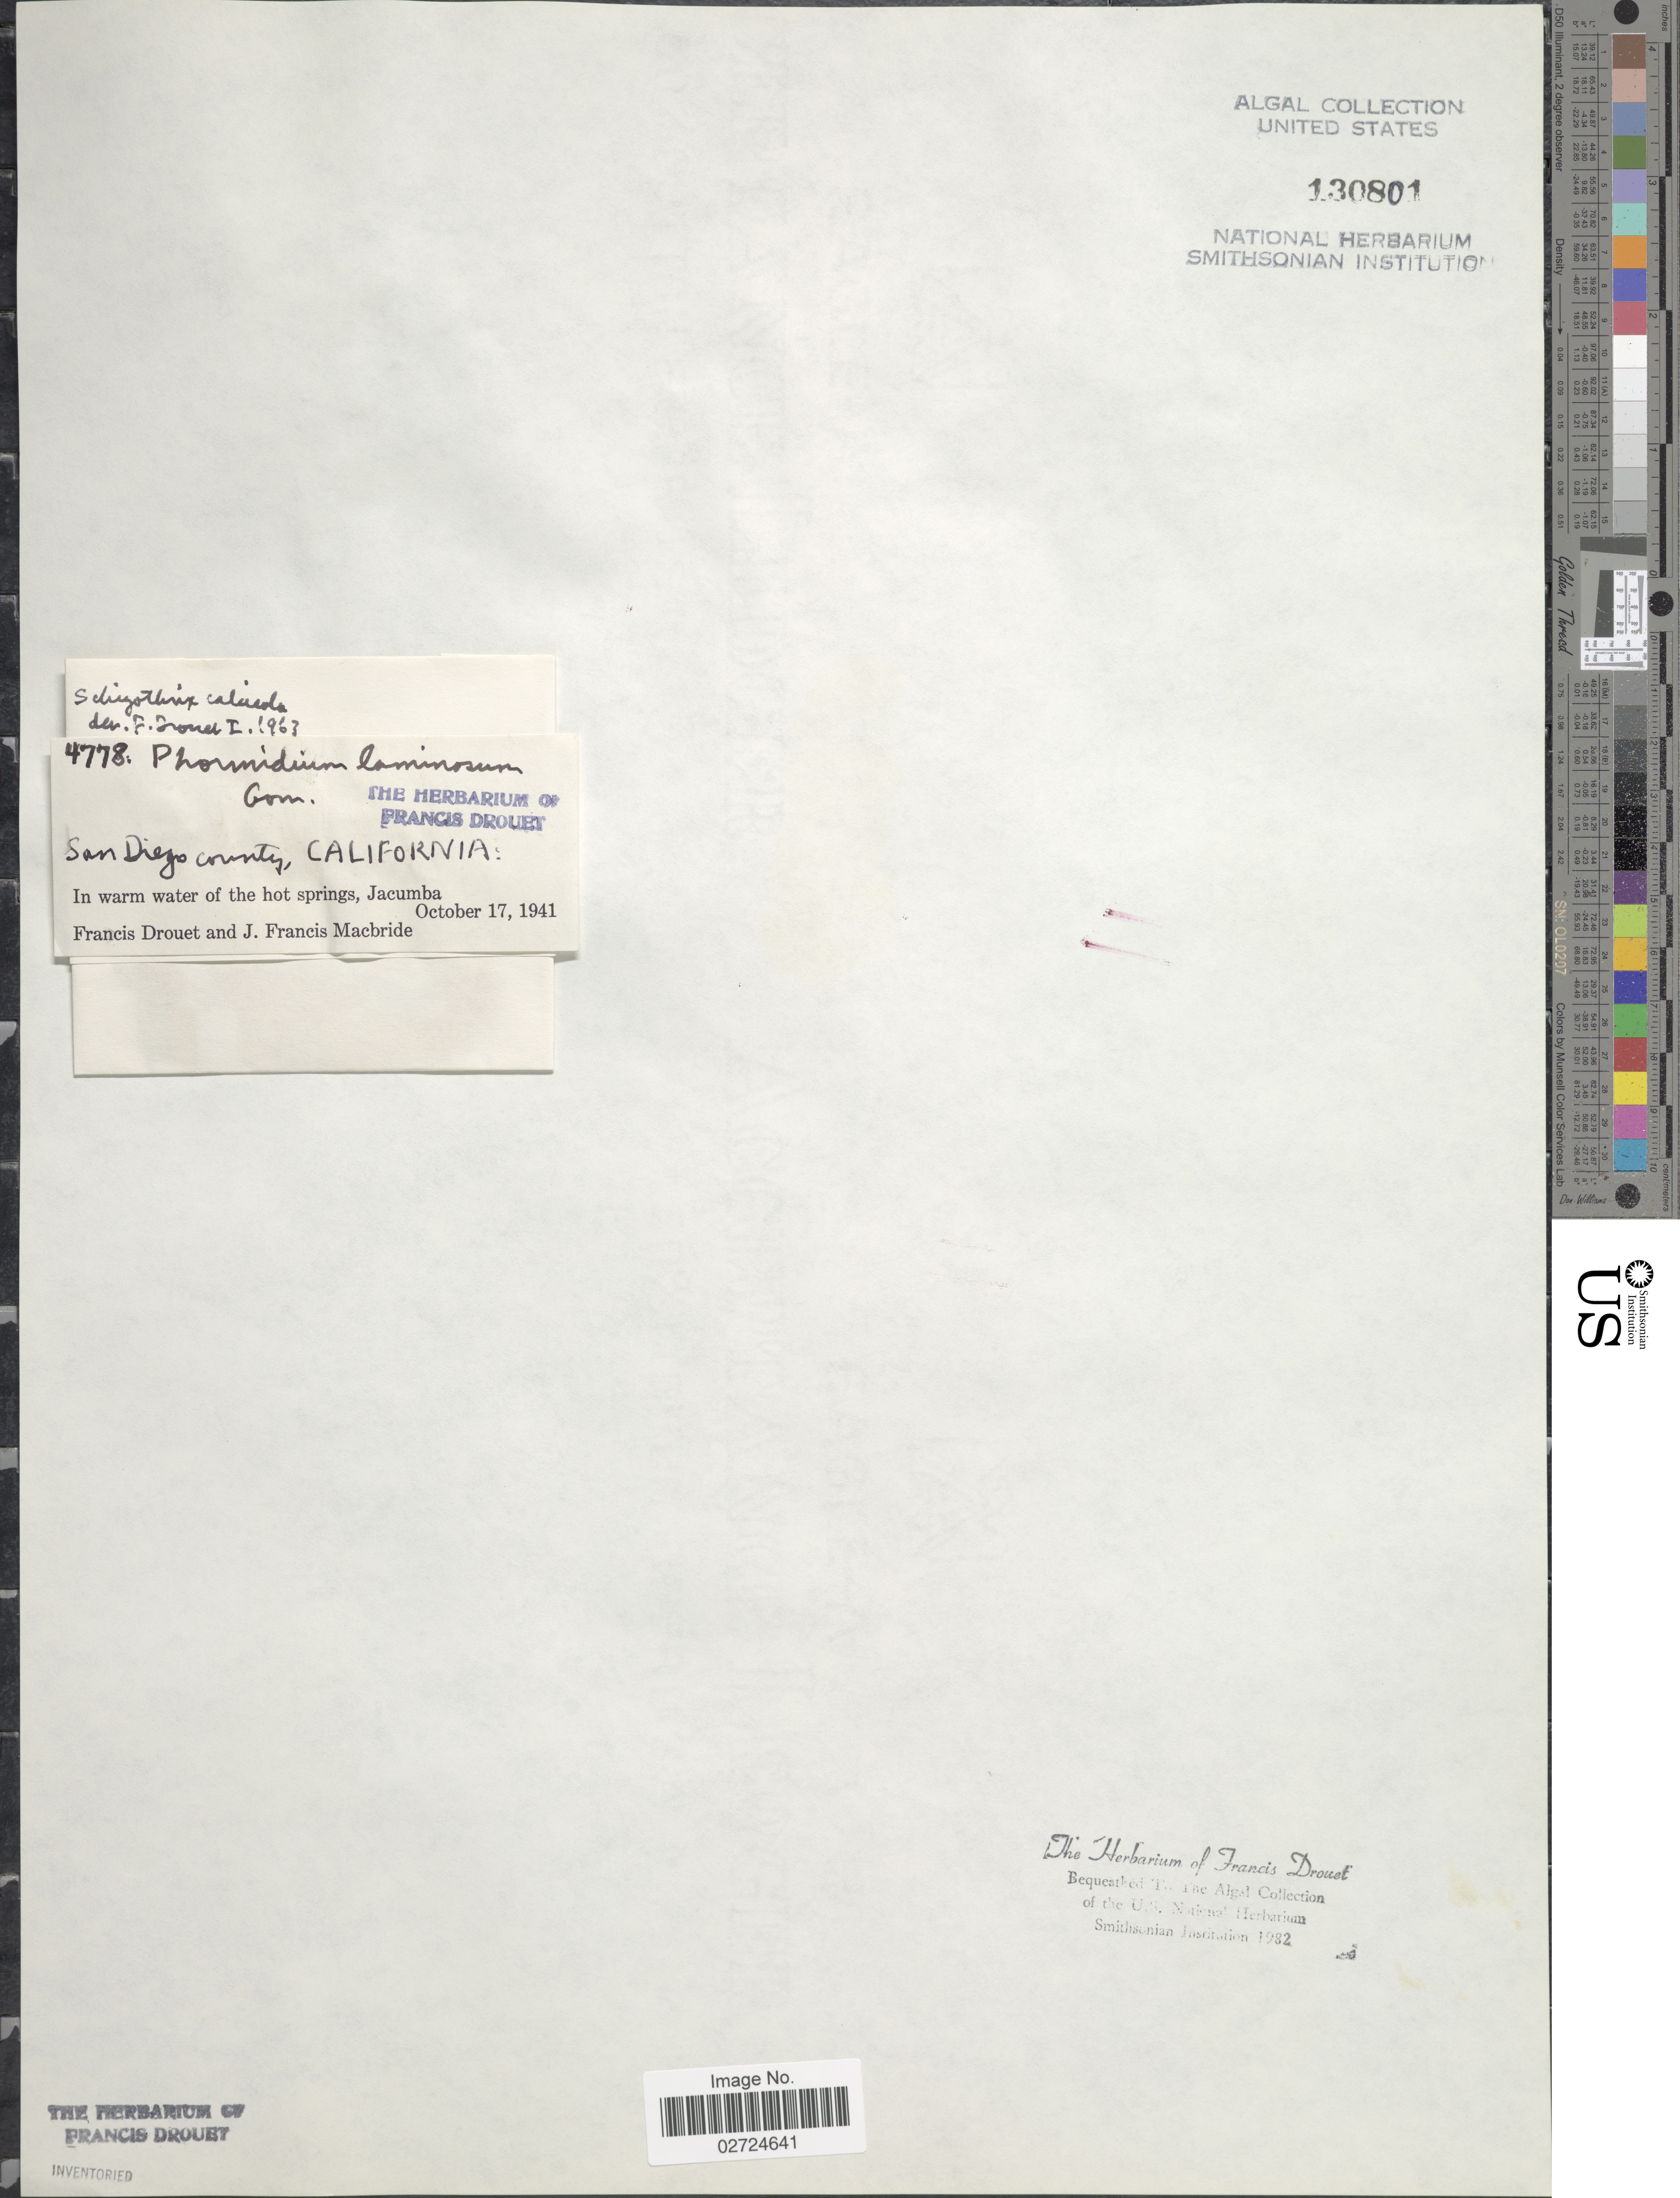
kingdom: Bacteria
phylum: Cyanobacteria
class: Cyanobacteriia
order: Leptolyngbyales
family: Trichocoleusaceae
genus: Schizothrix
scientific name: Schizothrix calcicola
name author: Gomont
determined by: Drouet, F. E.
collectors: F. E. Drouet & J. F. Macbride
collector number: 4778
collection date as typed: October 17, 1941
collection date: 1941-10-17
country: United States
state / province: California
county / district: San Diego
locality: Jacumba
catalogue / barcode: US 130801